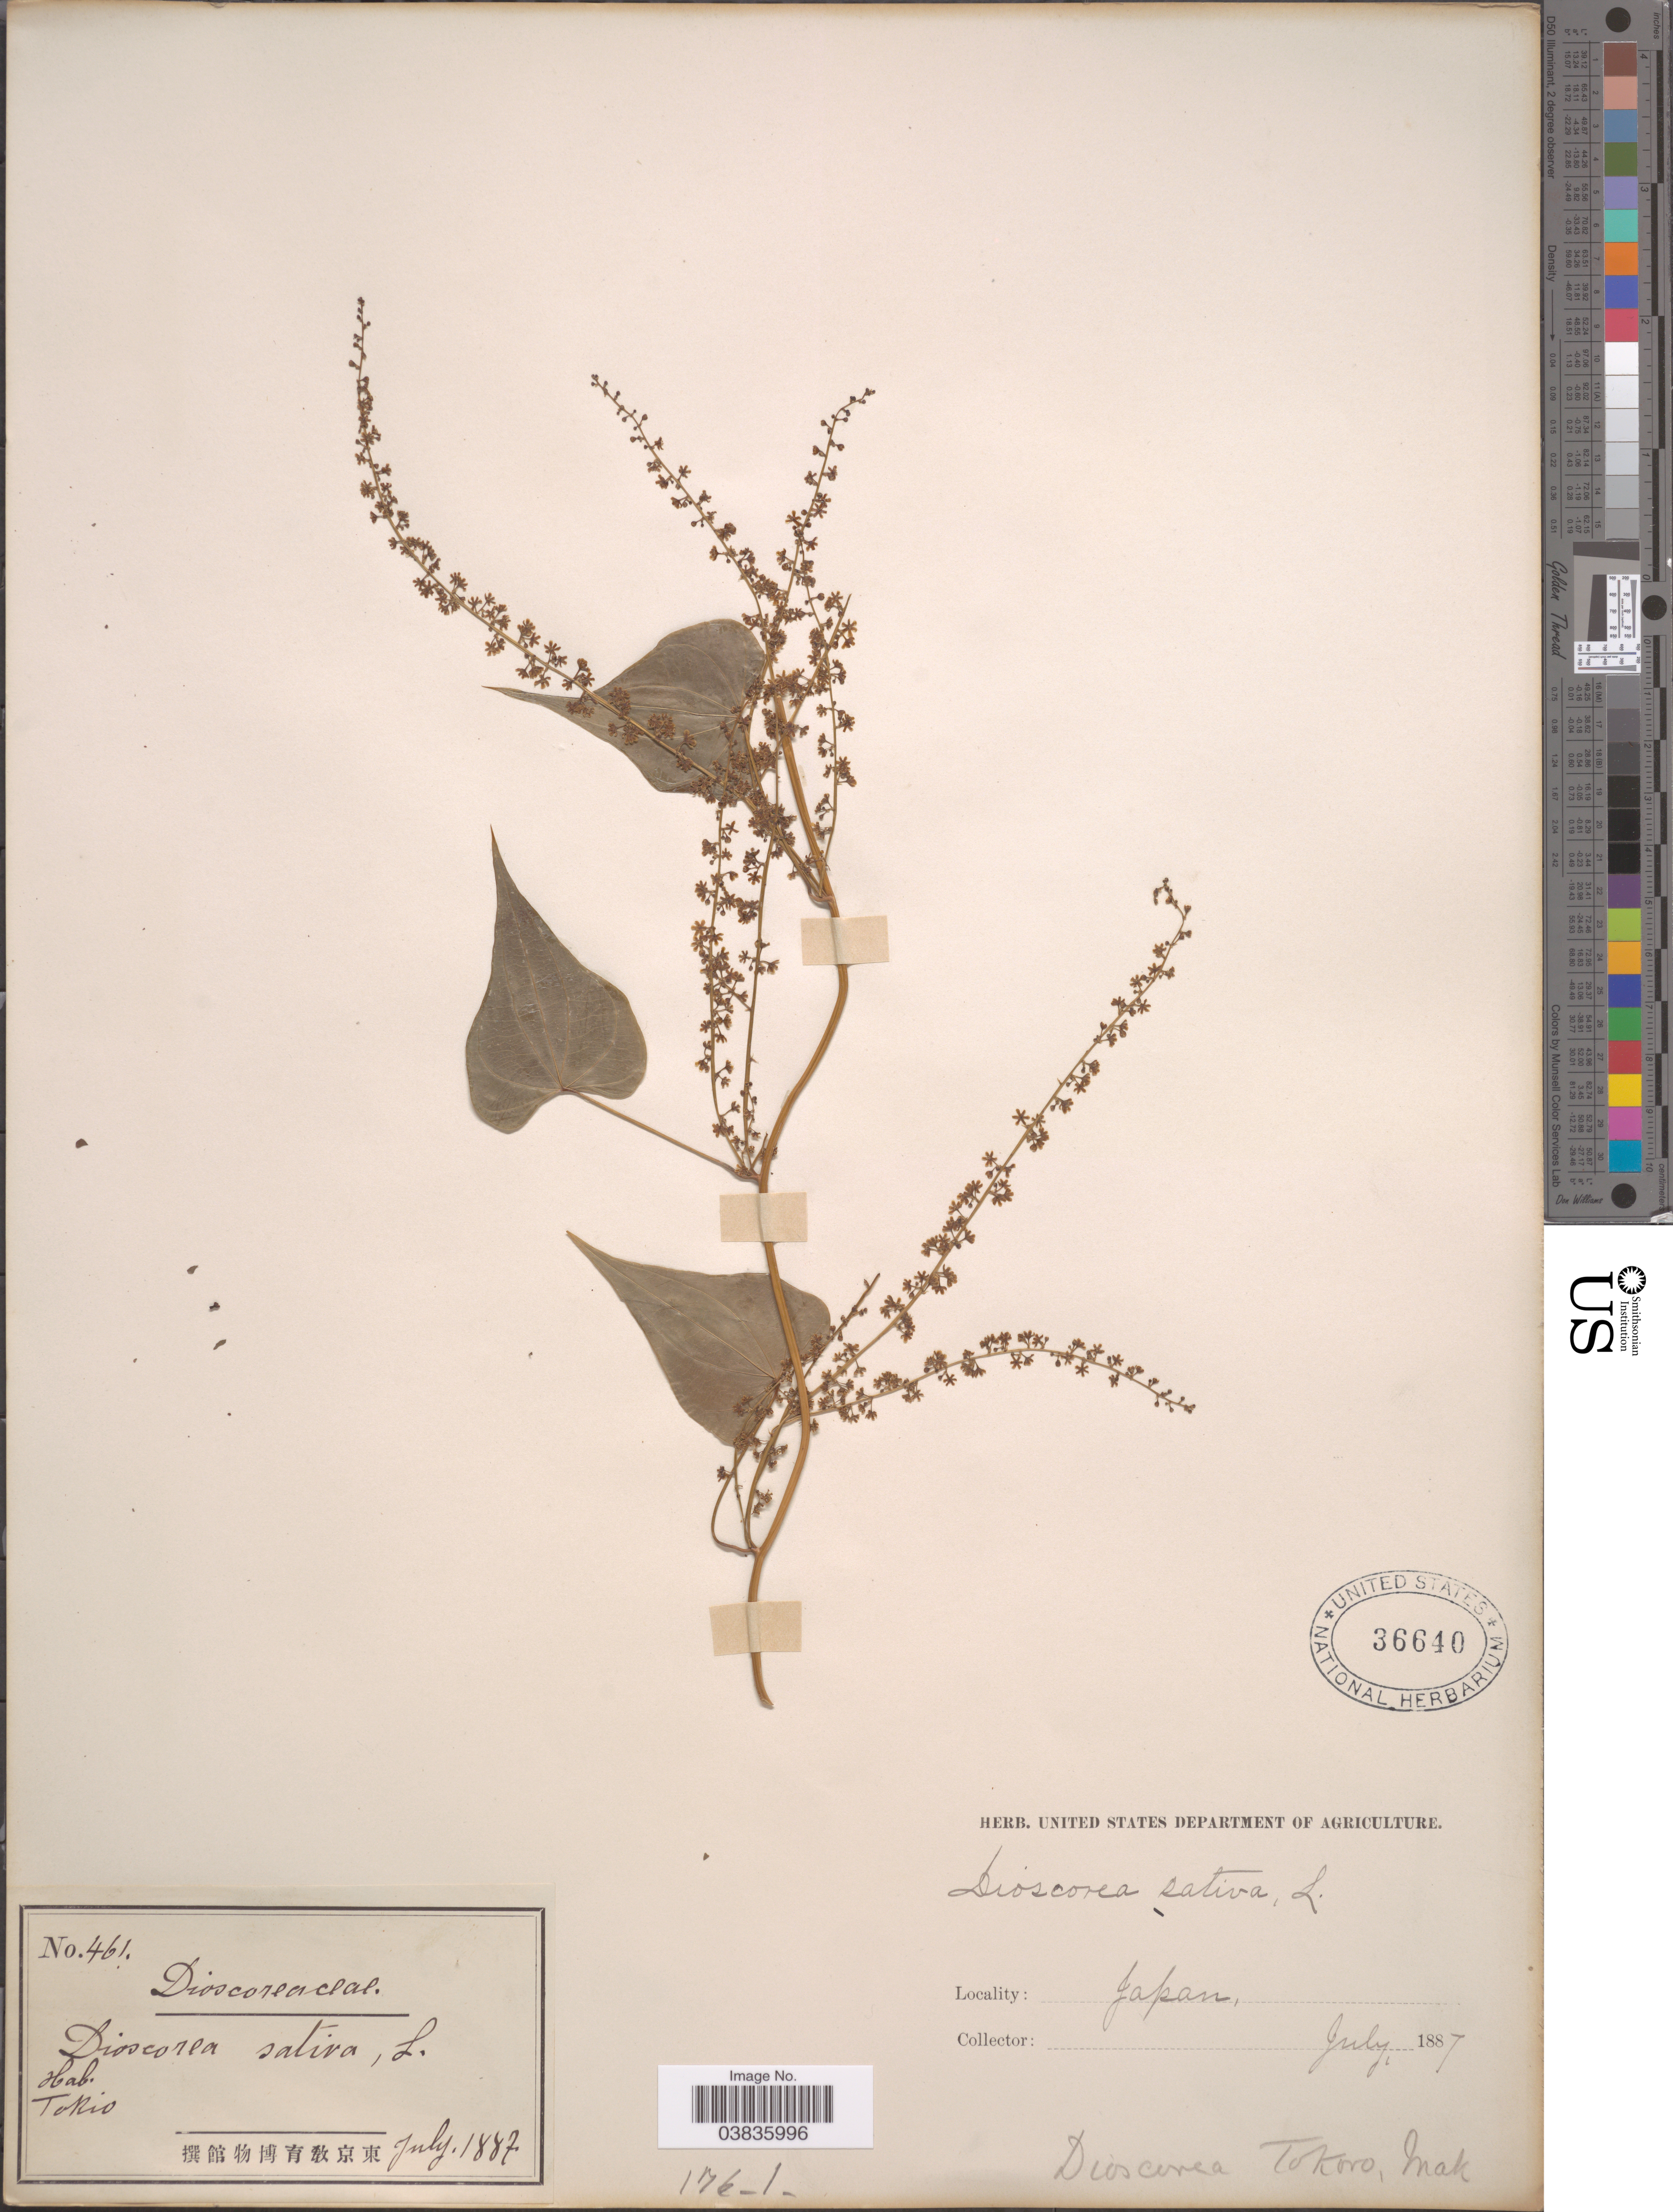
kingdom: Plantae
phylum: Tracheophyta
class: Liliopsida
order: Dioscoreales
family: Dioscoreaceae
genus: Dioscorea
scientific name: Dioscorea yokusai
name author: Prain & Burkill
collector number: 461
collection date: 1887-07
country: Japan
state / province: Tokyo, Federal City of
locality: Tokio.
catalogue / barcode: US 36640